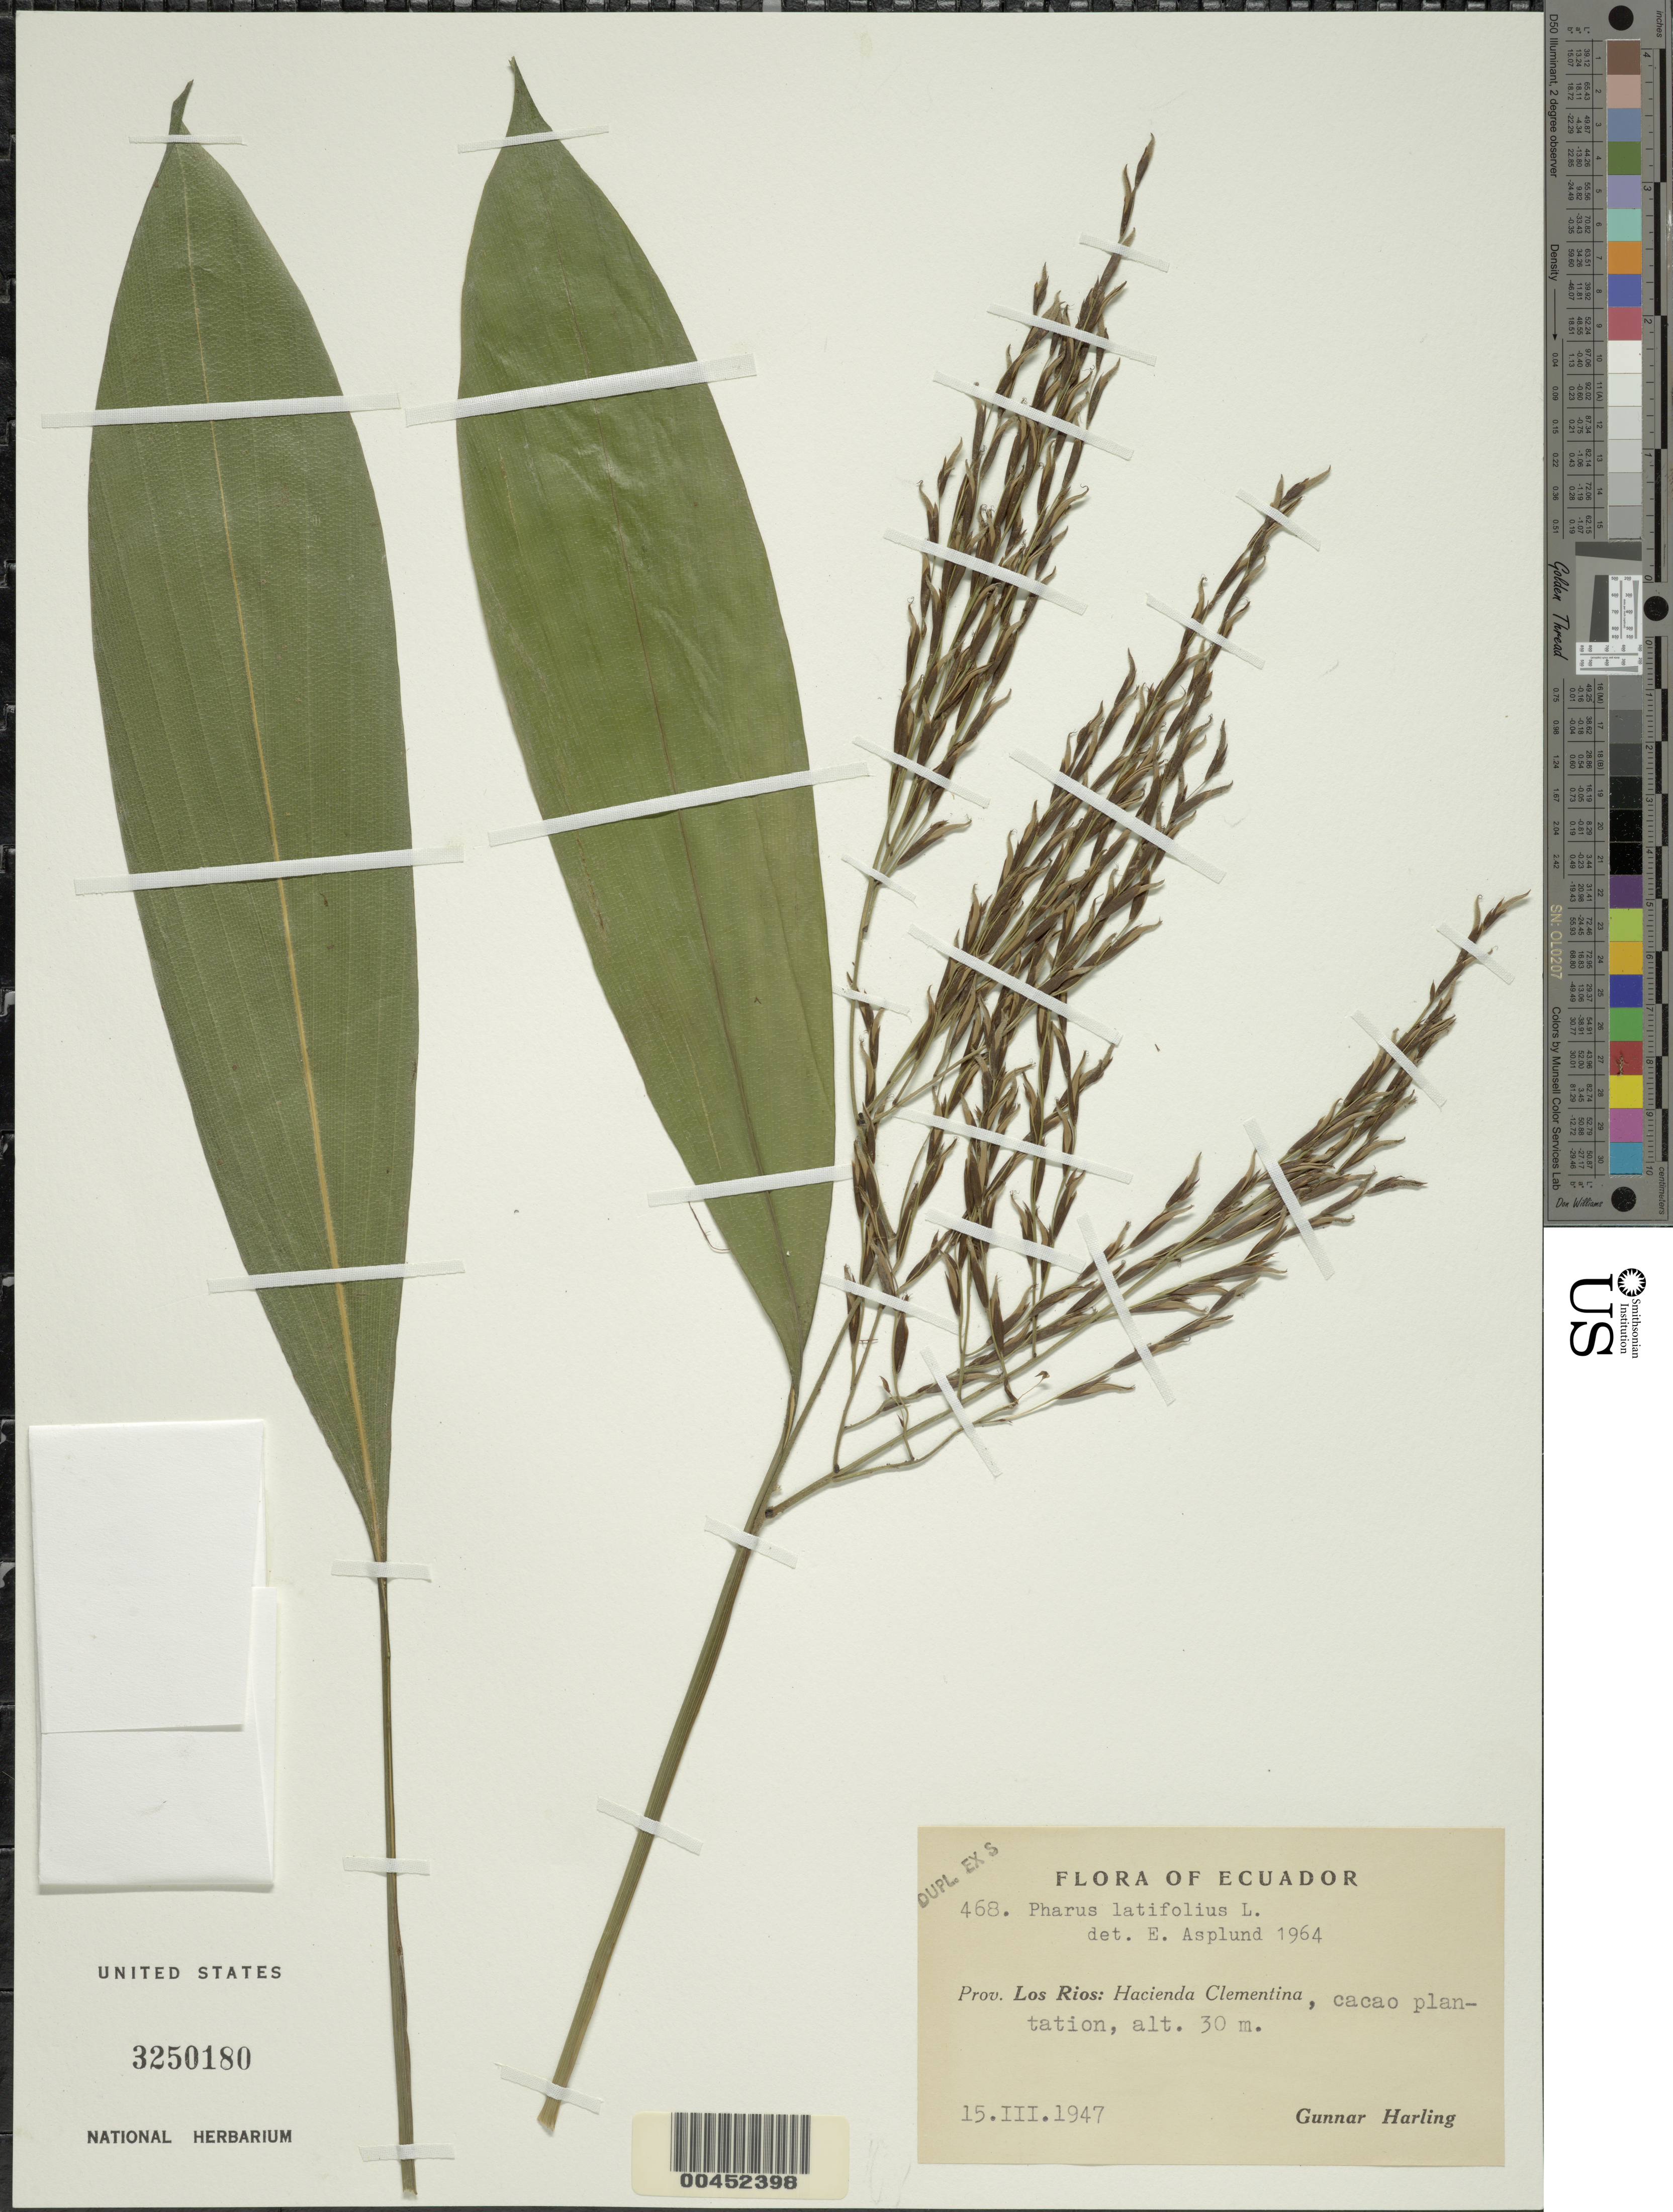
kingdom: Plantae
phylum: Tracheophyta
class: Liliopsida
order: Poales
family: Poaceae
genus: Pharus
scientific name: Pharus latifolius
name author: L.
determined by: Asplund, Erik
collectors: G. Harling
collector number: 468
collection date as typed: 15 Mar 1947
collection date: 1947-03-15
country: Ecuador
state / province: Los Ríos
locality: Hacienda Clementina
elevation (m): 30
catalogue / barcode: US 3250180